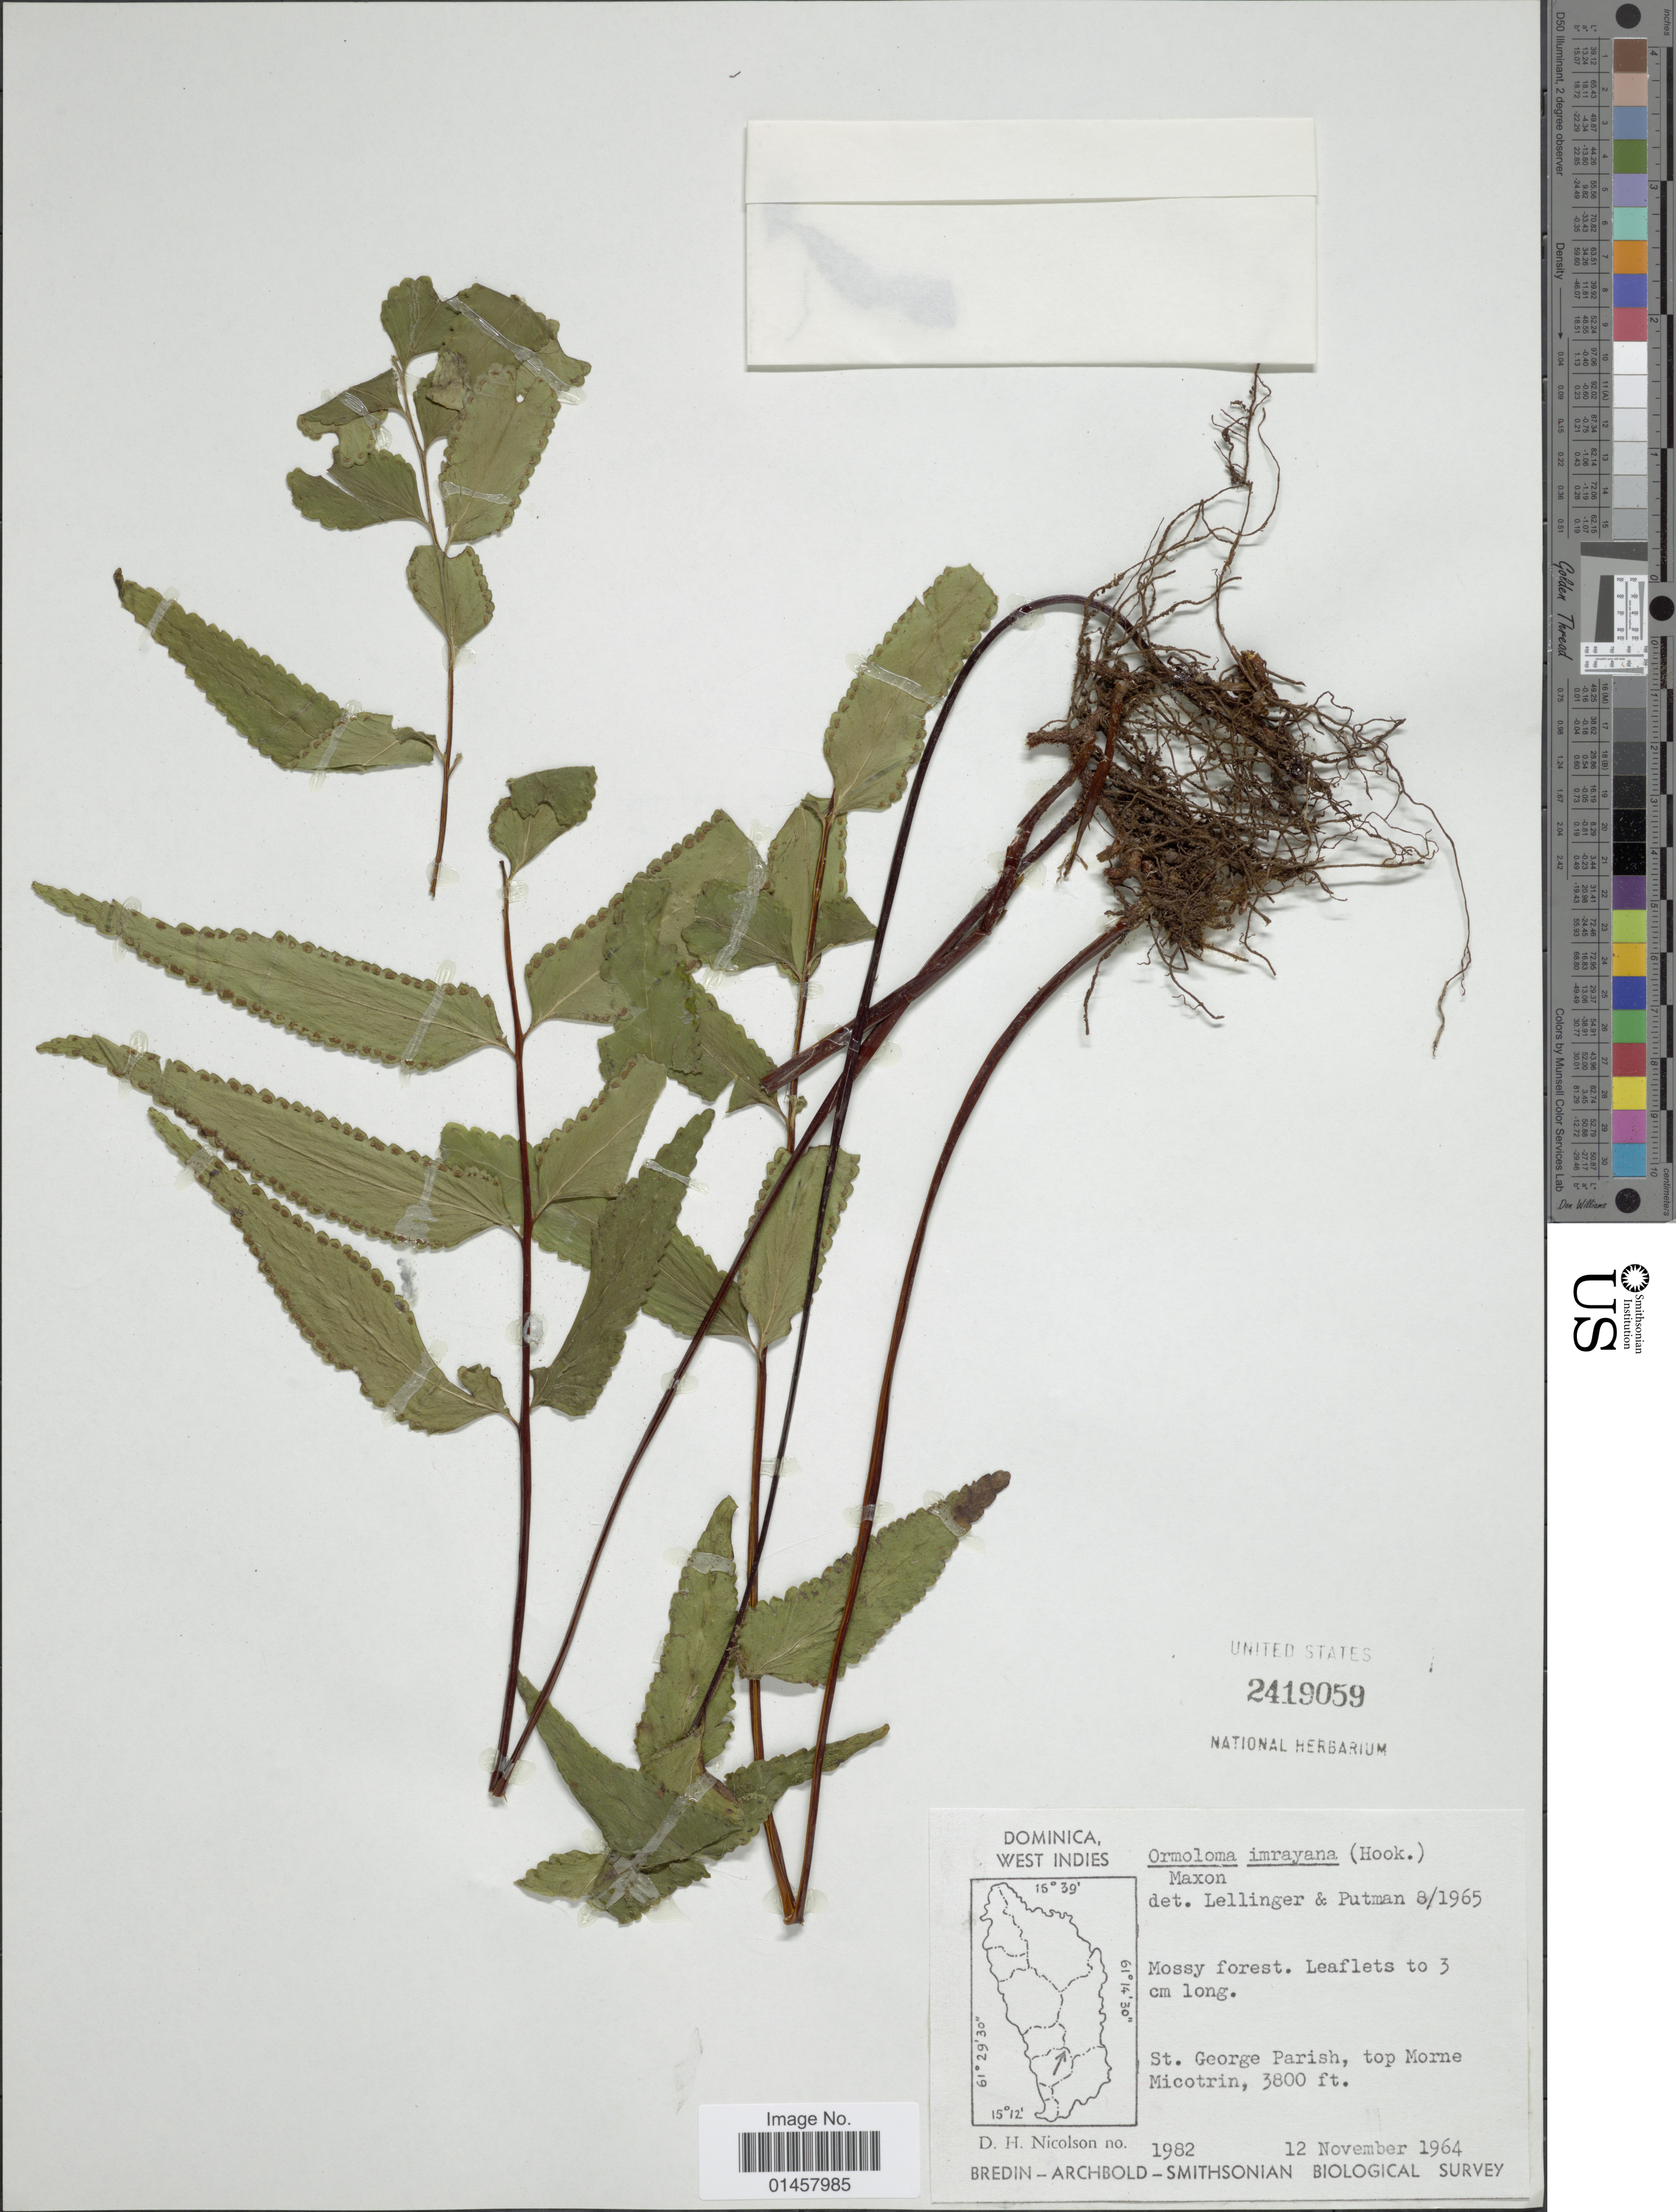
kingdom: Plantae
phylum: Tracheophyta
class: Polypodiopsida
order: Polypodiales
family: Lindsaeaceae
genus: Lindsaea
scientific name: Lindsaea imrayana comb. ined.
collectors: D. H. Nicolson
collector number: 1982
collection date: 1964-11-12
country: Dominica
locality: Dominica, West Indies, St. George Parish, top Morne Micotrin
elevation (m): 1158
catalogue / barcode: US 2419059